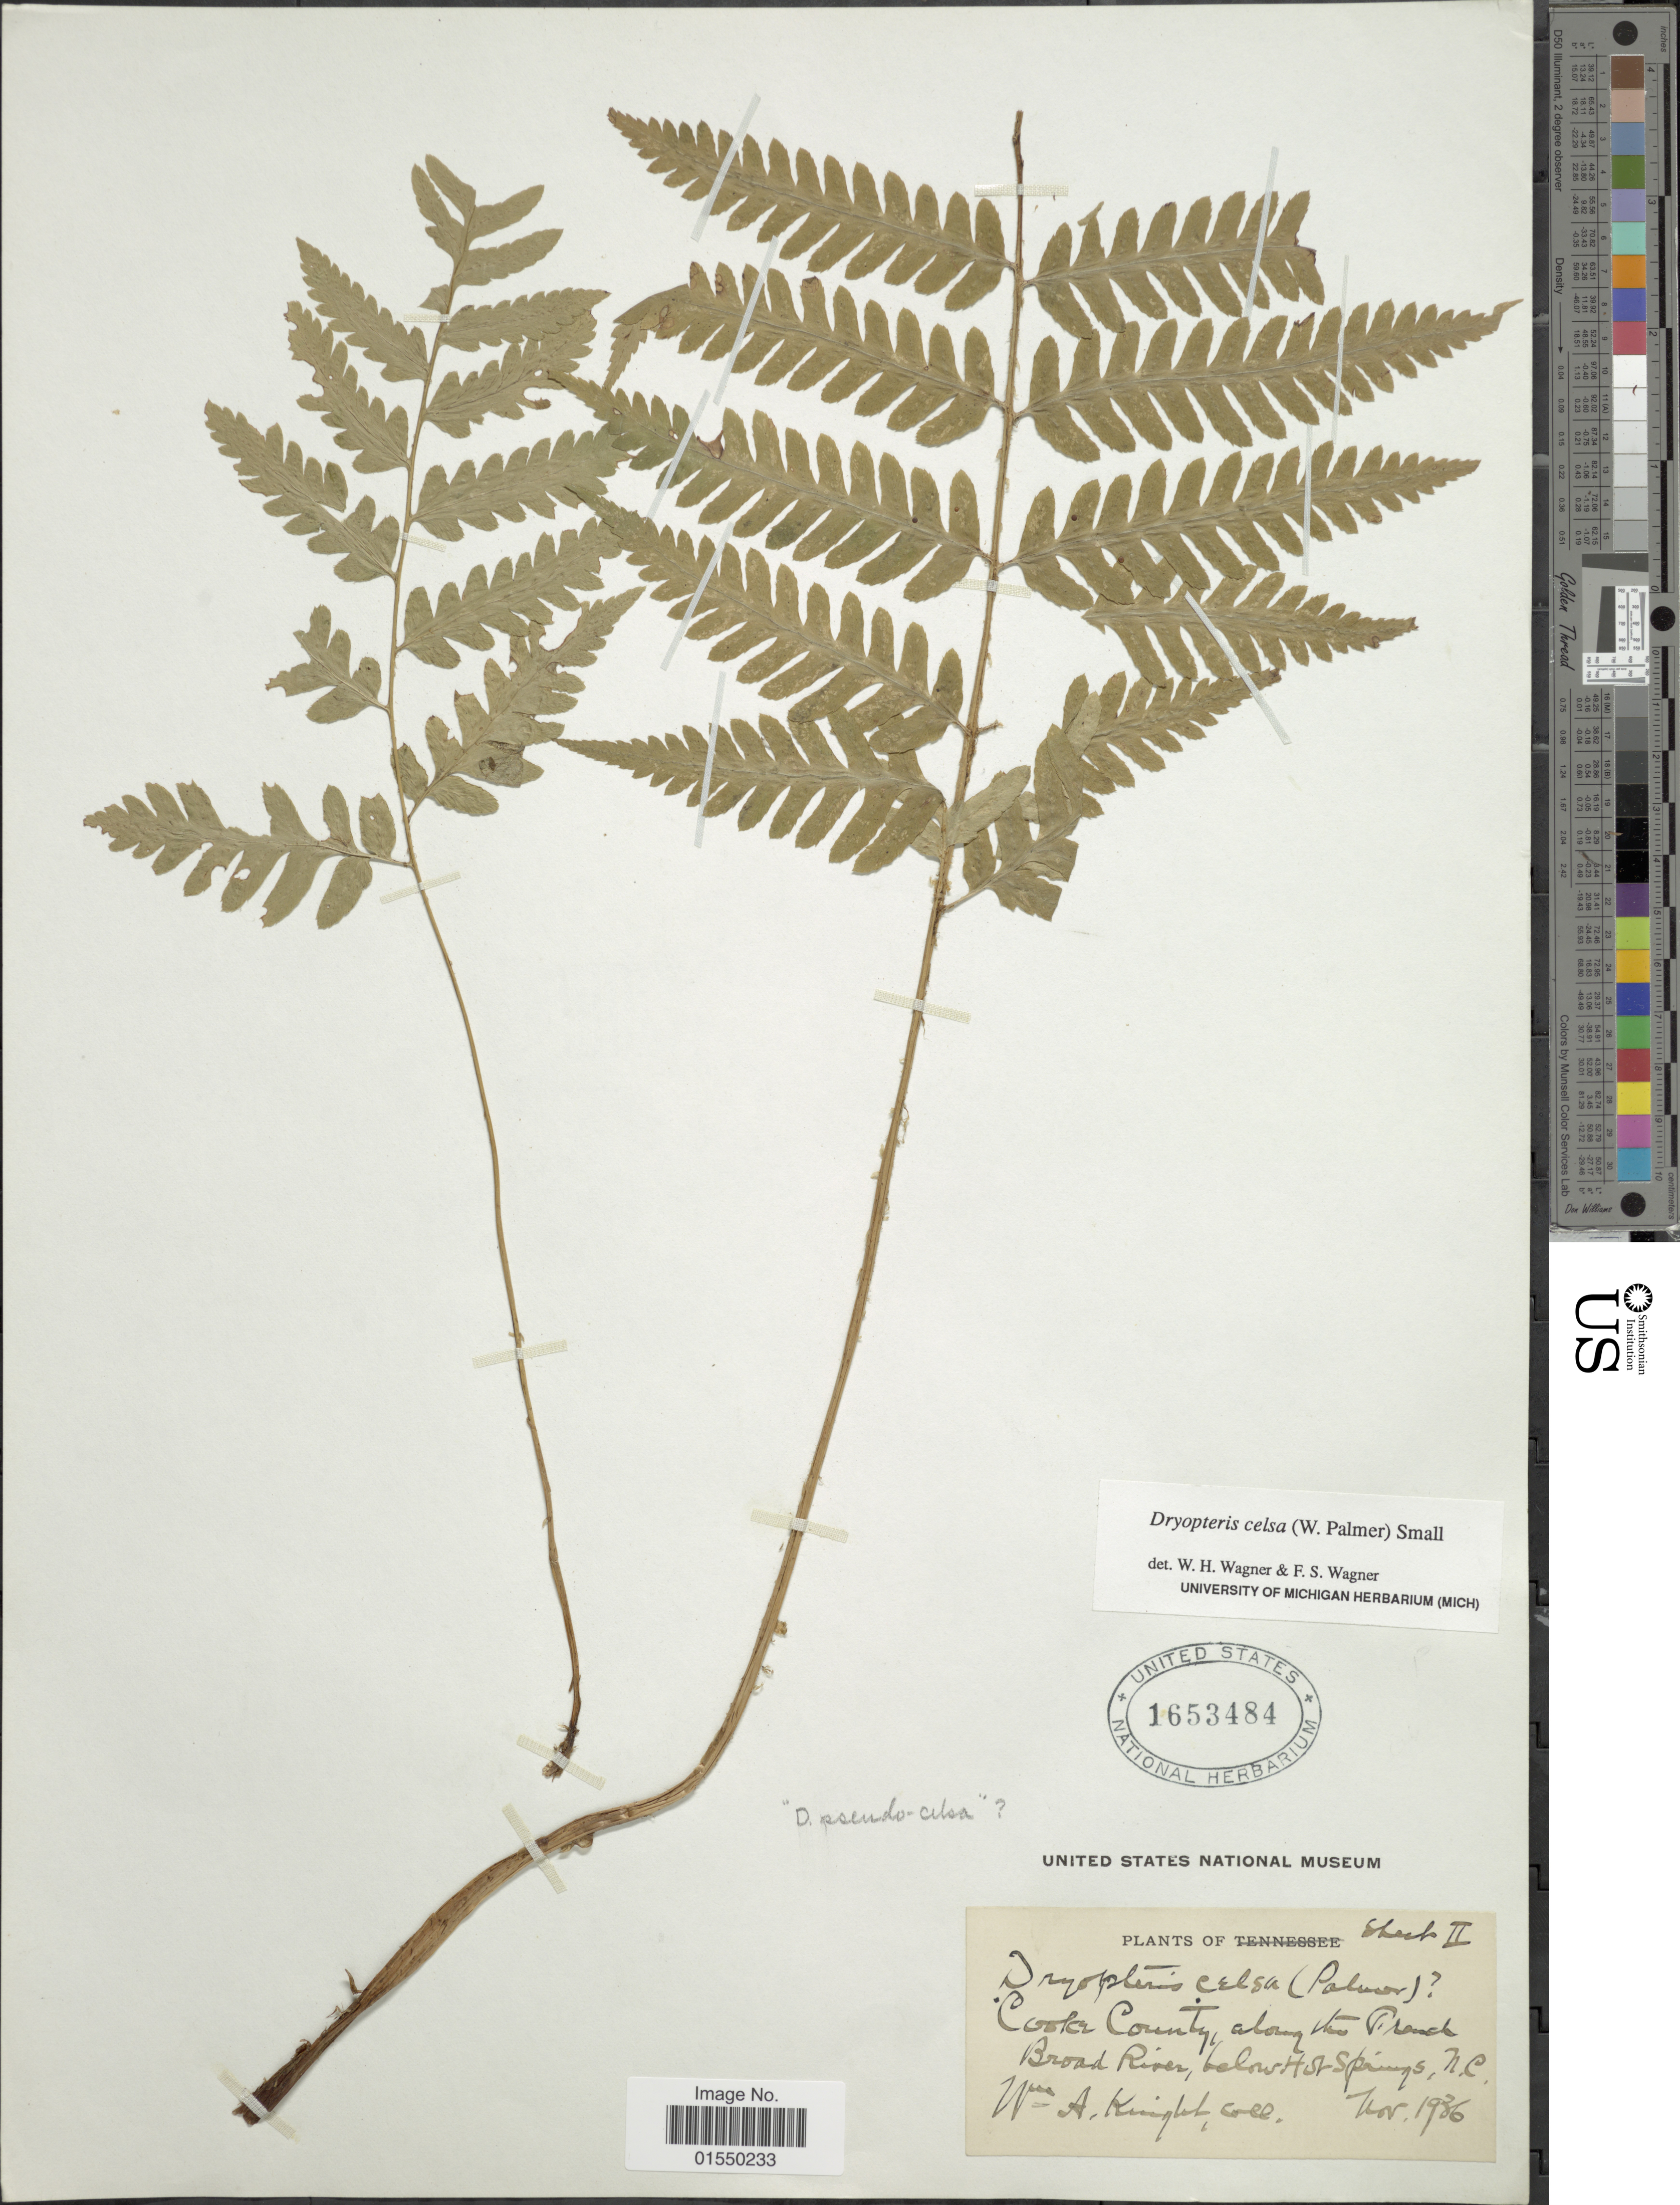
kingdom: Plantae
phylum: Tracheophyta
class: Polypodiopsida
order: Polypodiales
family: Dryopteridaceae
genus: Dryopteris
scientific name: Dryopteris celsa (W. Palmer) Knowlt., W. Palmer & C.L. Pollard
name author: (W. Palmer) Knowlt. et al.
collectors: W. Knight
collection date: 1936-11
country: United States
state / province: North Carolina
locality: Cooke County, along the French Broad River, below Hot Springs, N. C.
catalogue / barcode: US 1653484